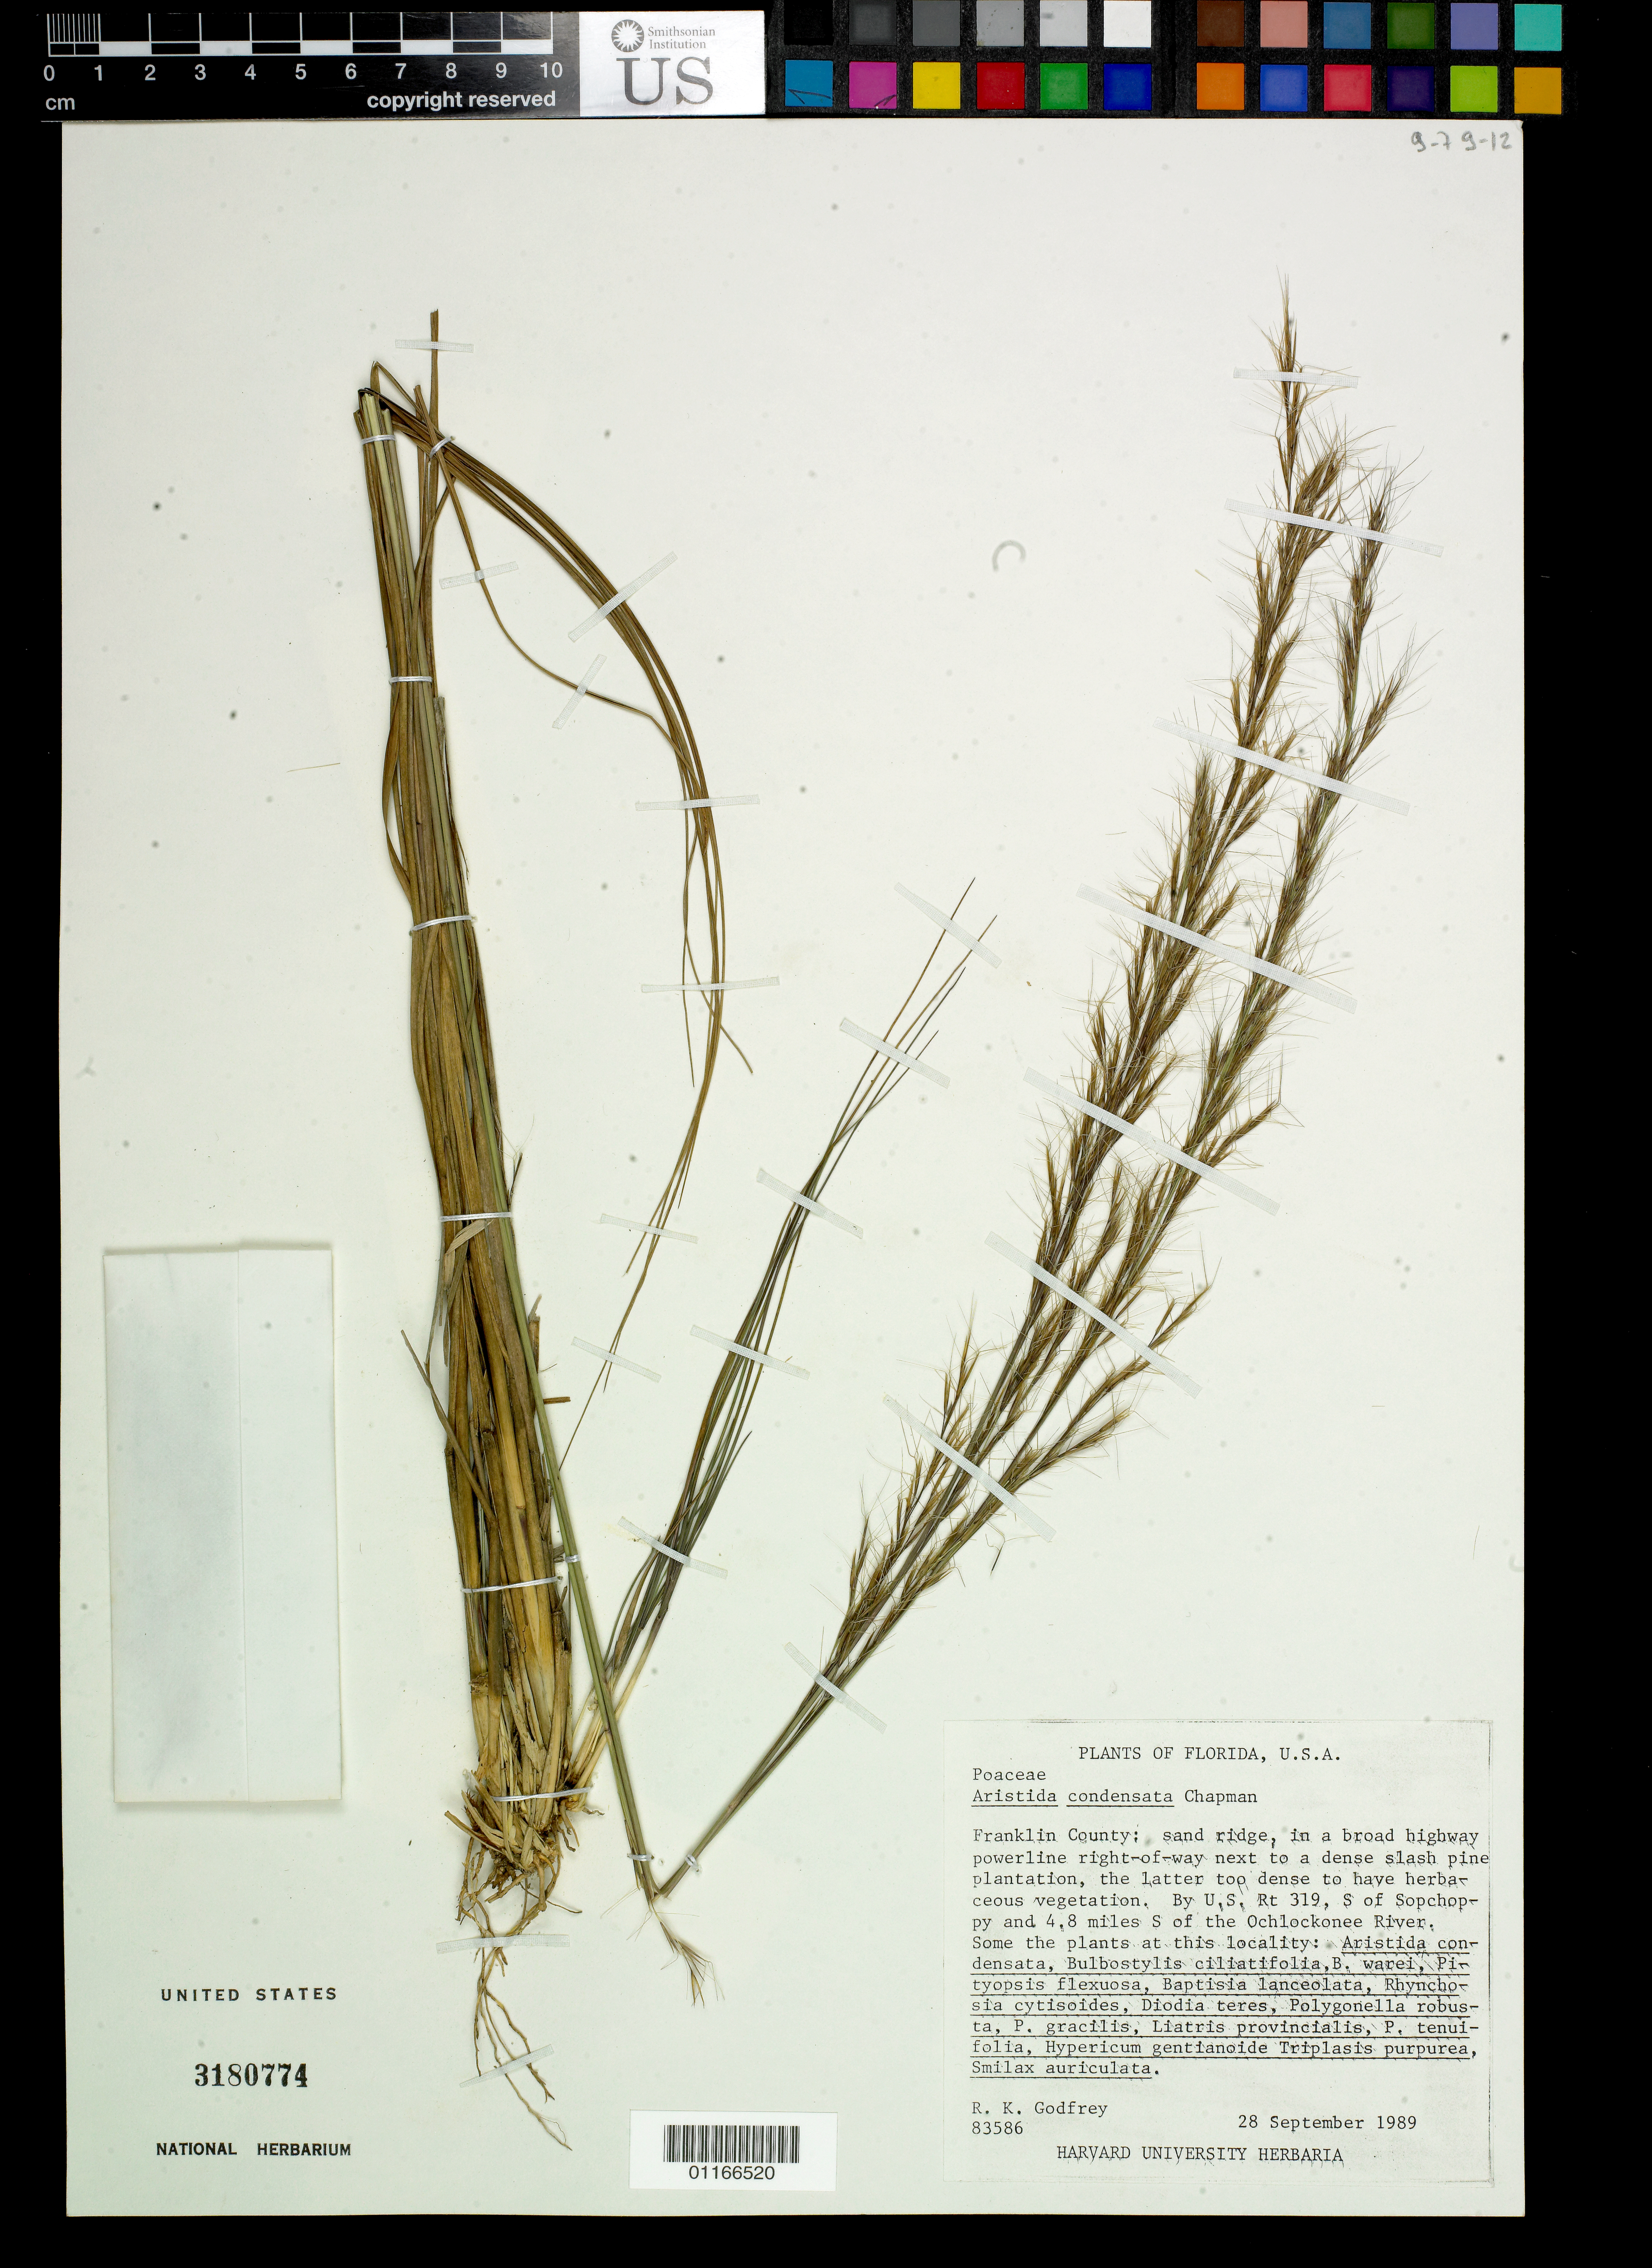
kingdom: Plantae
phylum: Tracheophyta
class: Liliopsida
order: Poales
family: Poaceae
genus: Aristida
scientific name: Aristida condensata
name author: Chapm.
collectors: R. K. Godfrey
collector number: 83586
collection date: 1989-09-28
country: United States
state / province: Florida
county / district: Franklin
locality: Sand ridge, in a broad highway powerline right-of-way next to the dese slash pine plantation, the latter top dense to have herbaceous vegetation. By US RT 319 S of Sopchoppy and 4.8 miles S of the Ochlockonee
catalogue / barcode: US 3180774